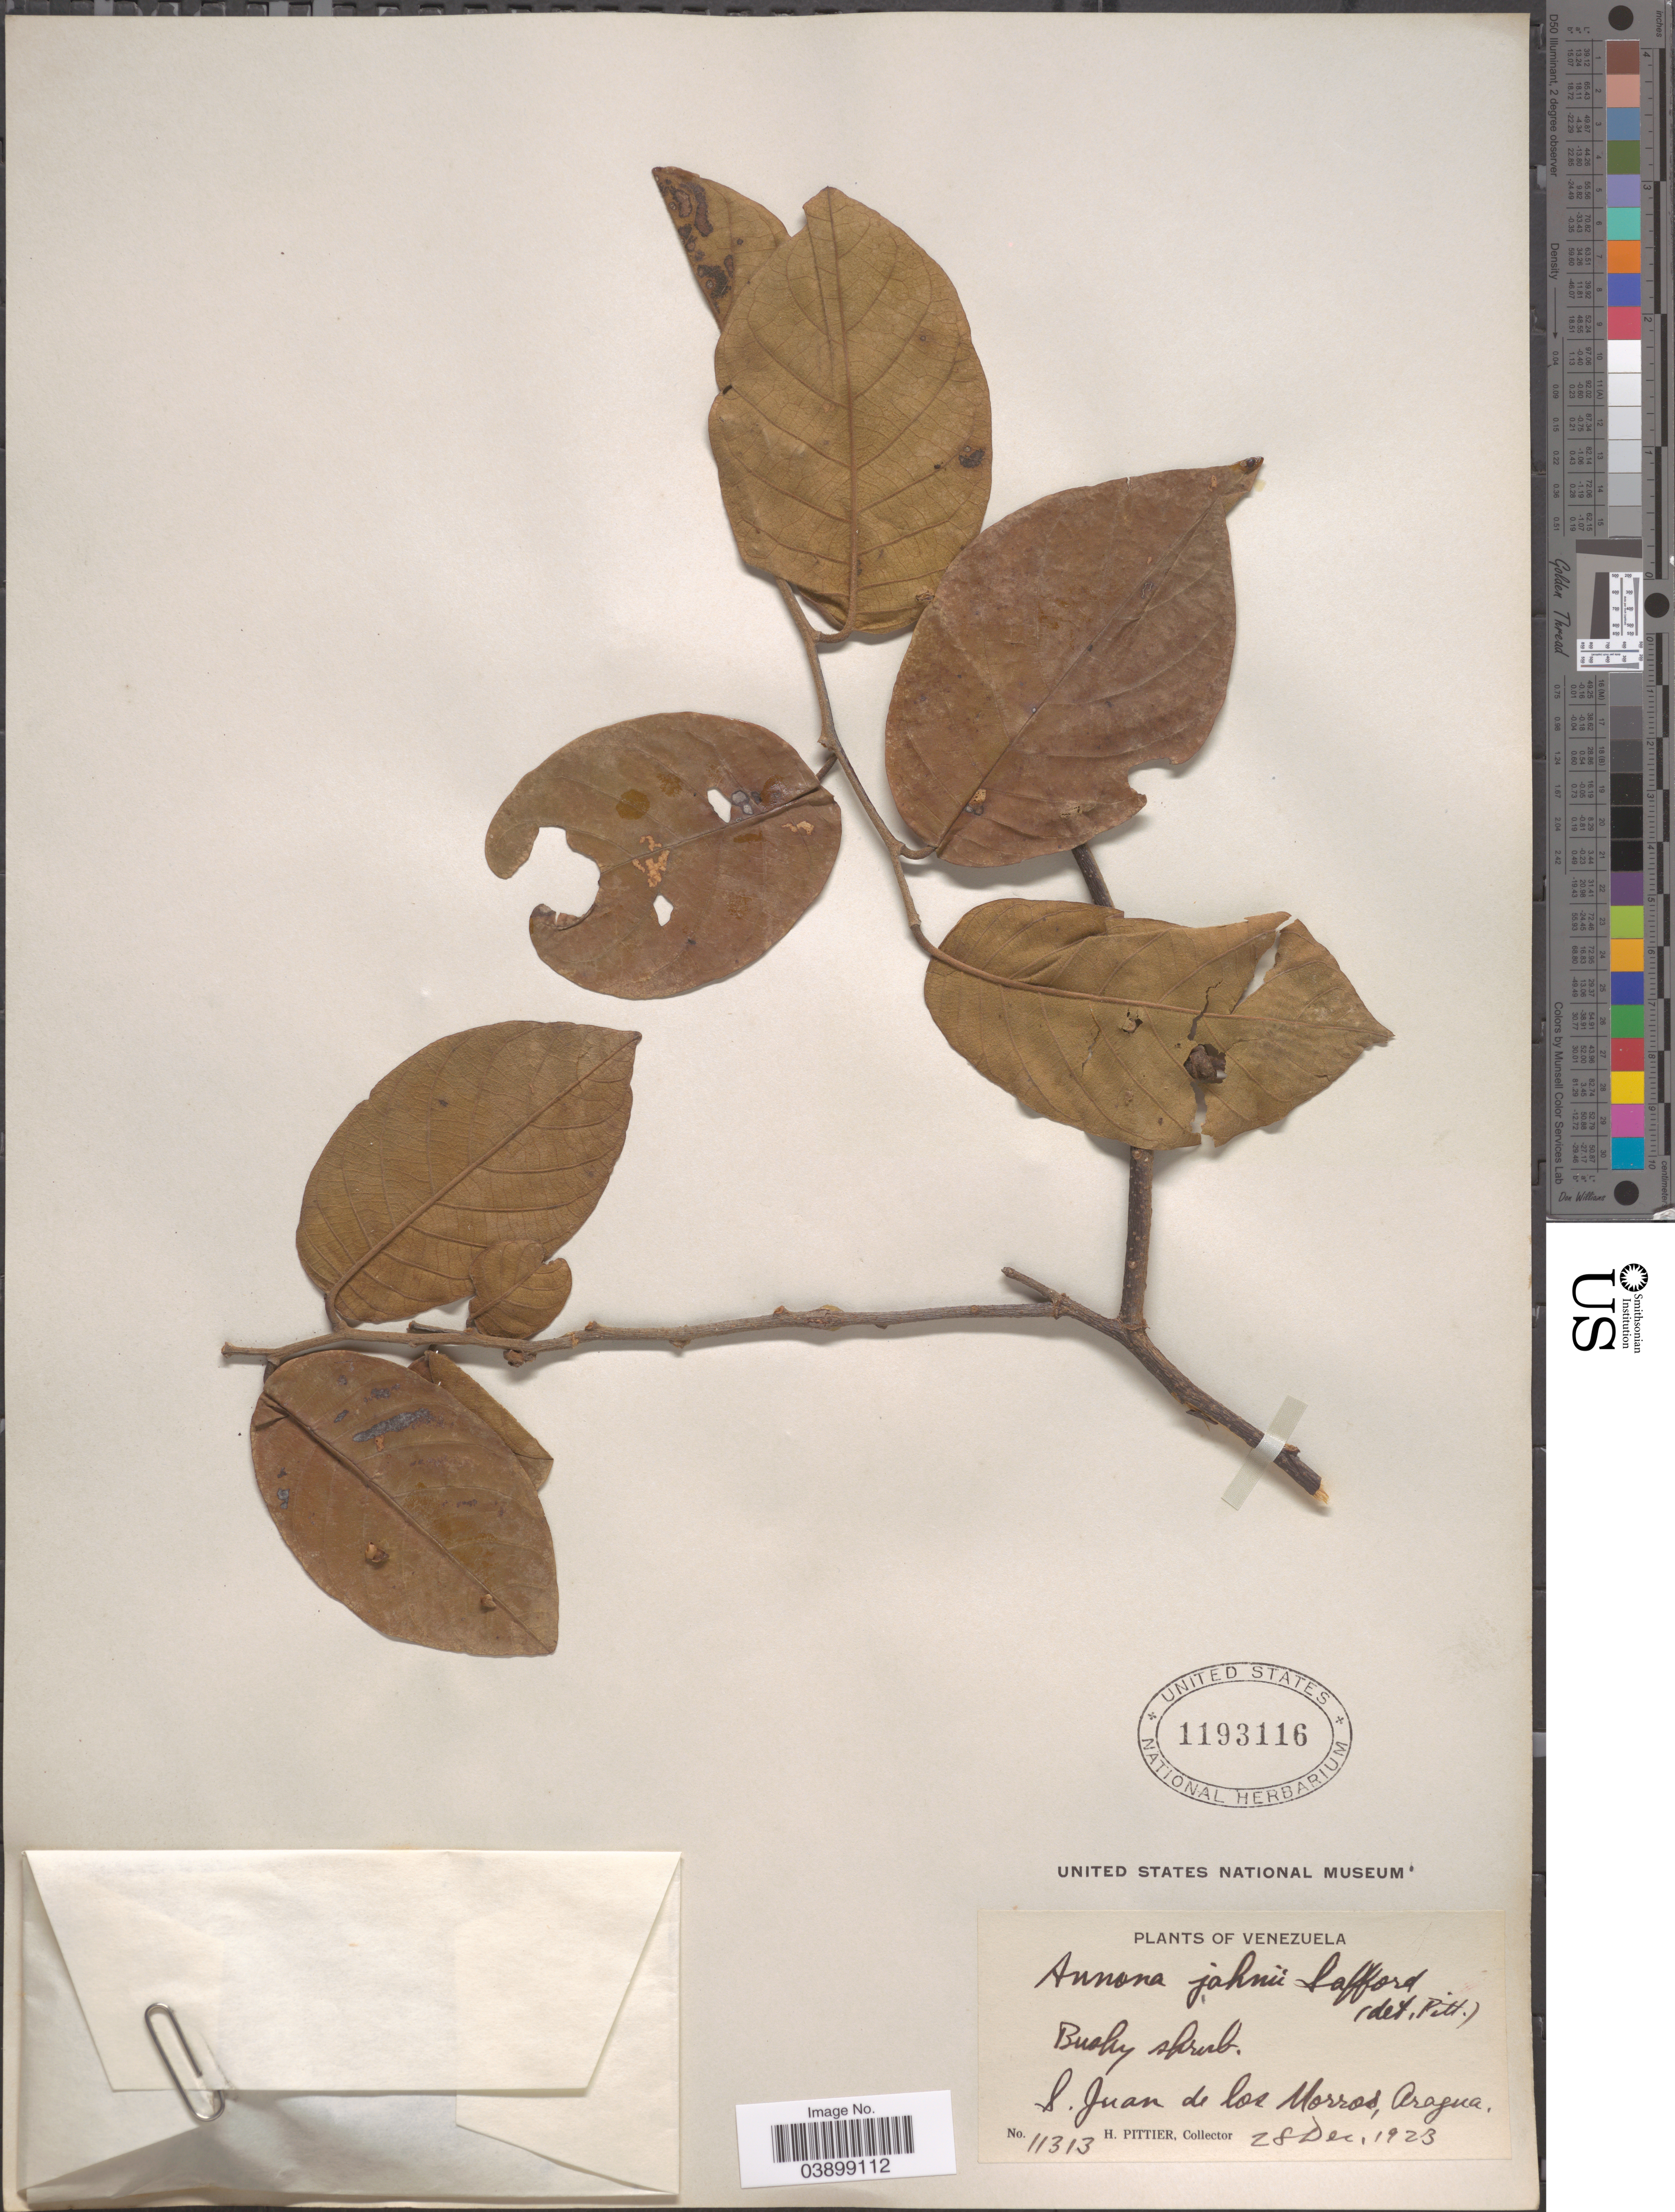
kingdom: Plantae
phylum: Tracheophyta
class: Magnoliopsida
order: Magnoliales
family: Annonaceae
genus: Annona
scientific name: Annona jahnii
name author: Saff.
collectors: H. F. Pittier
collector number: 11313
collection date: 1923-12-28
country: Venezuela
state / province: Aragua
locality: S. Juan de los Morros, Aragua.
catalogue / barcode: US 1193116